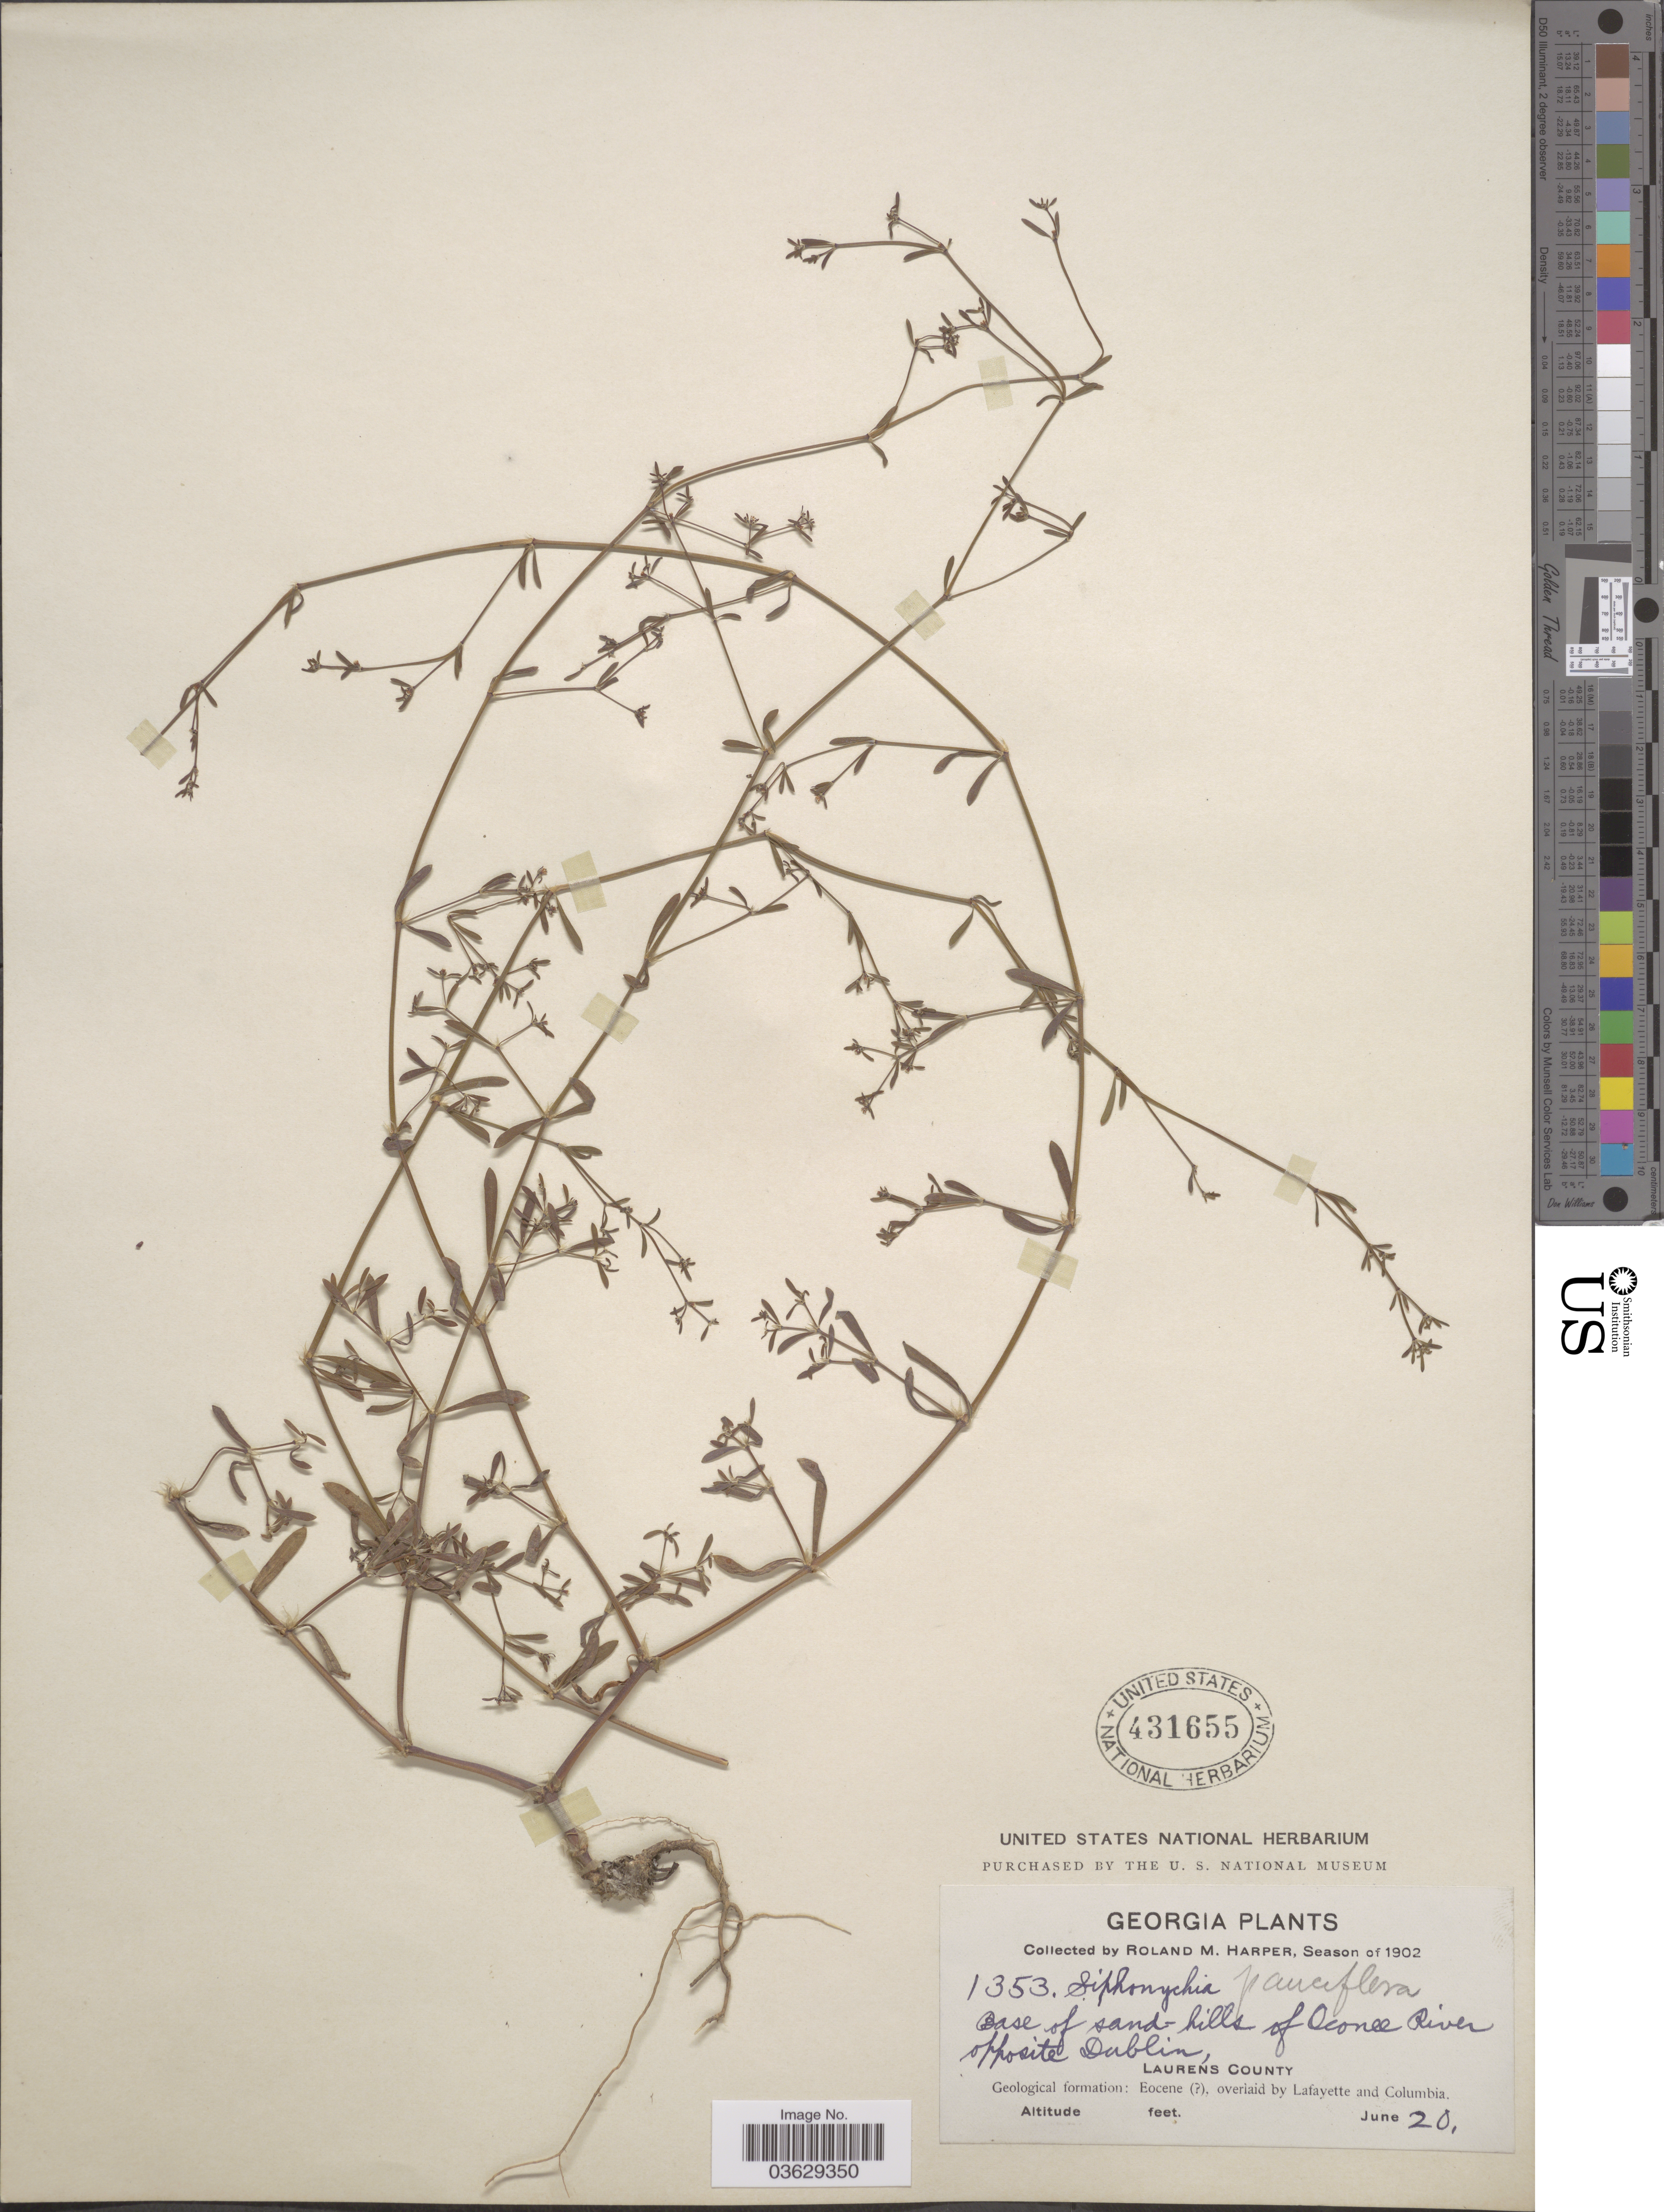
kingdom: Plantae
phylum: Tracheophyta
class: Magnoliopsida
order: Caryophyllales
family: Caryophyllaceae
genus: Paronychia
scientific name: Paronychia americana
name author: (Nutt.) Fenzl ex Walp.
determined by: Strong, Mark T., (BOT), Smithsonian Institution - National Museum of Natural History (UNITED STATES)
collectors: R. Harper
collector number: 1353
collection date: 1902-06-20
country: United States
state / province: Georgia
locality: Base of sand-hills of Oconee River opposite Dublin, Laurens County. Geological formation: Eocene ( [unsure placement]), overlaid by Lafayette and Columbia.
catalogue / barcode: US 431655